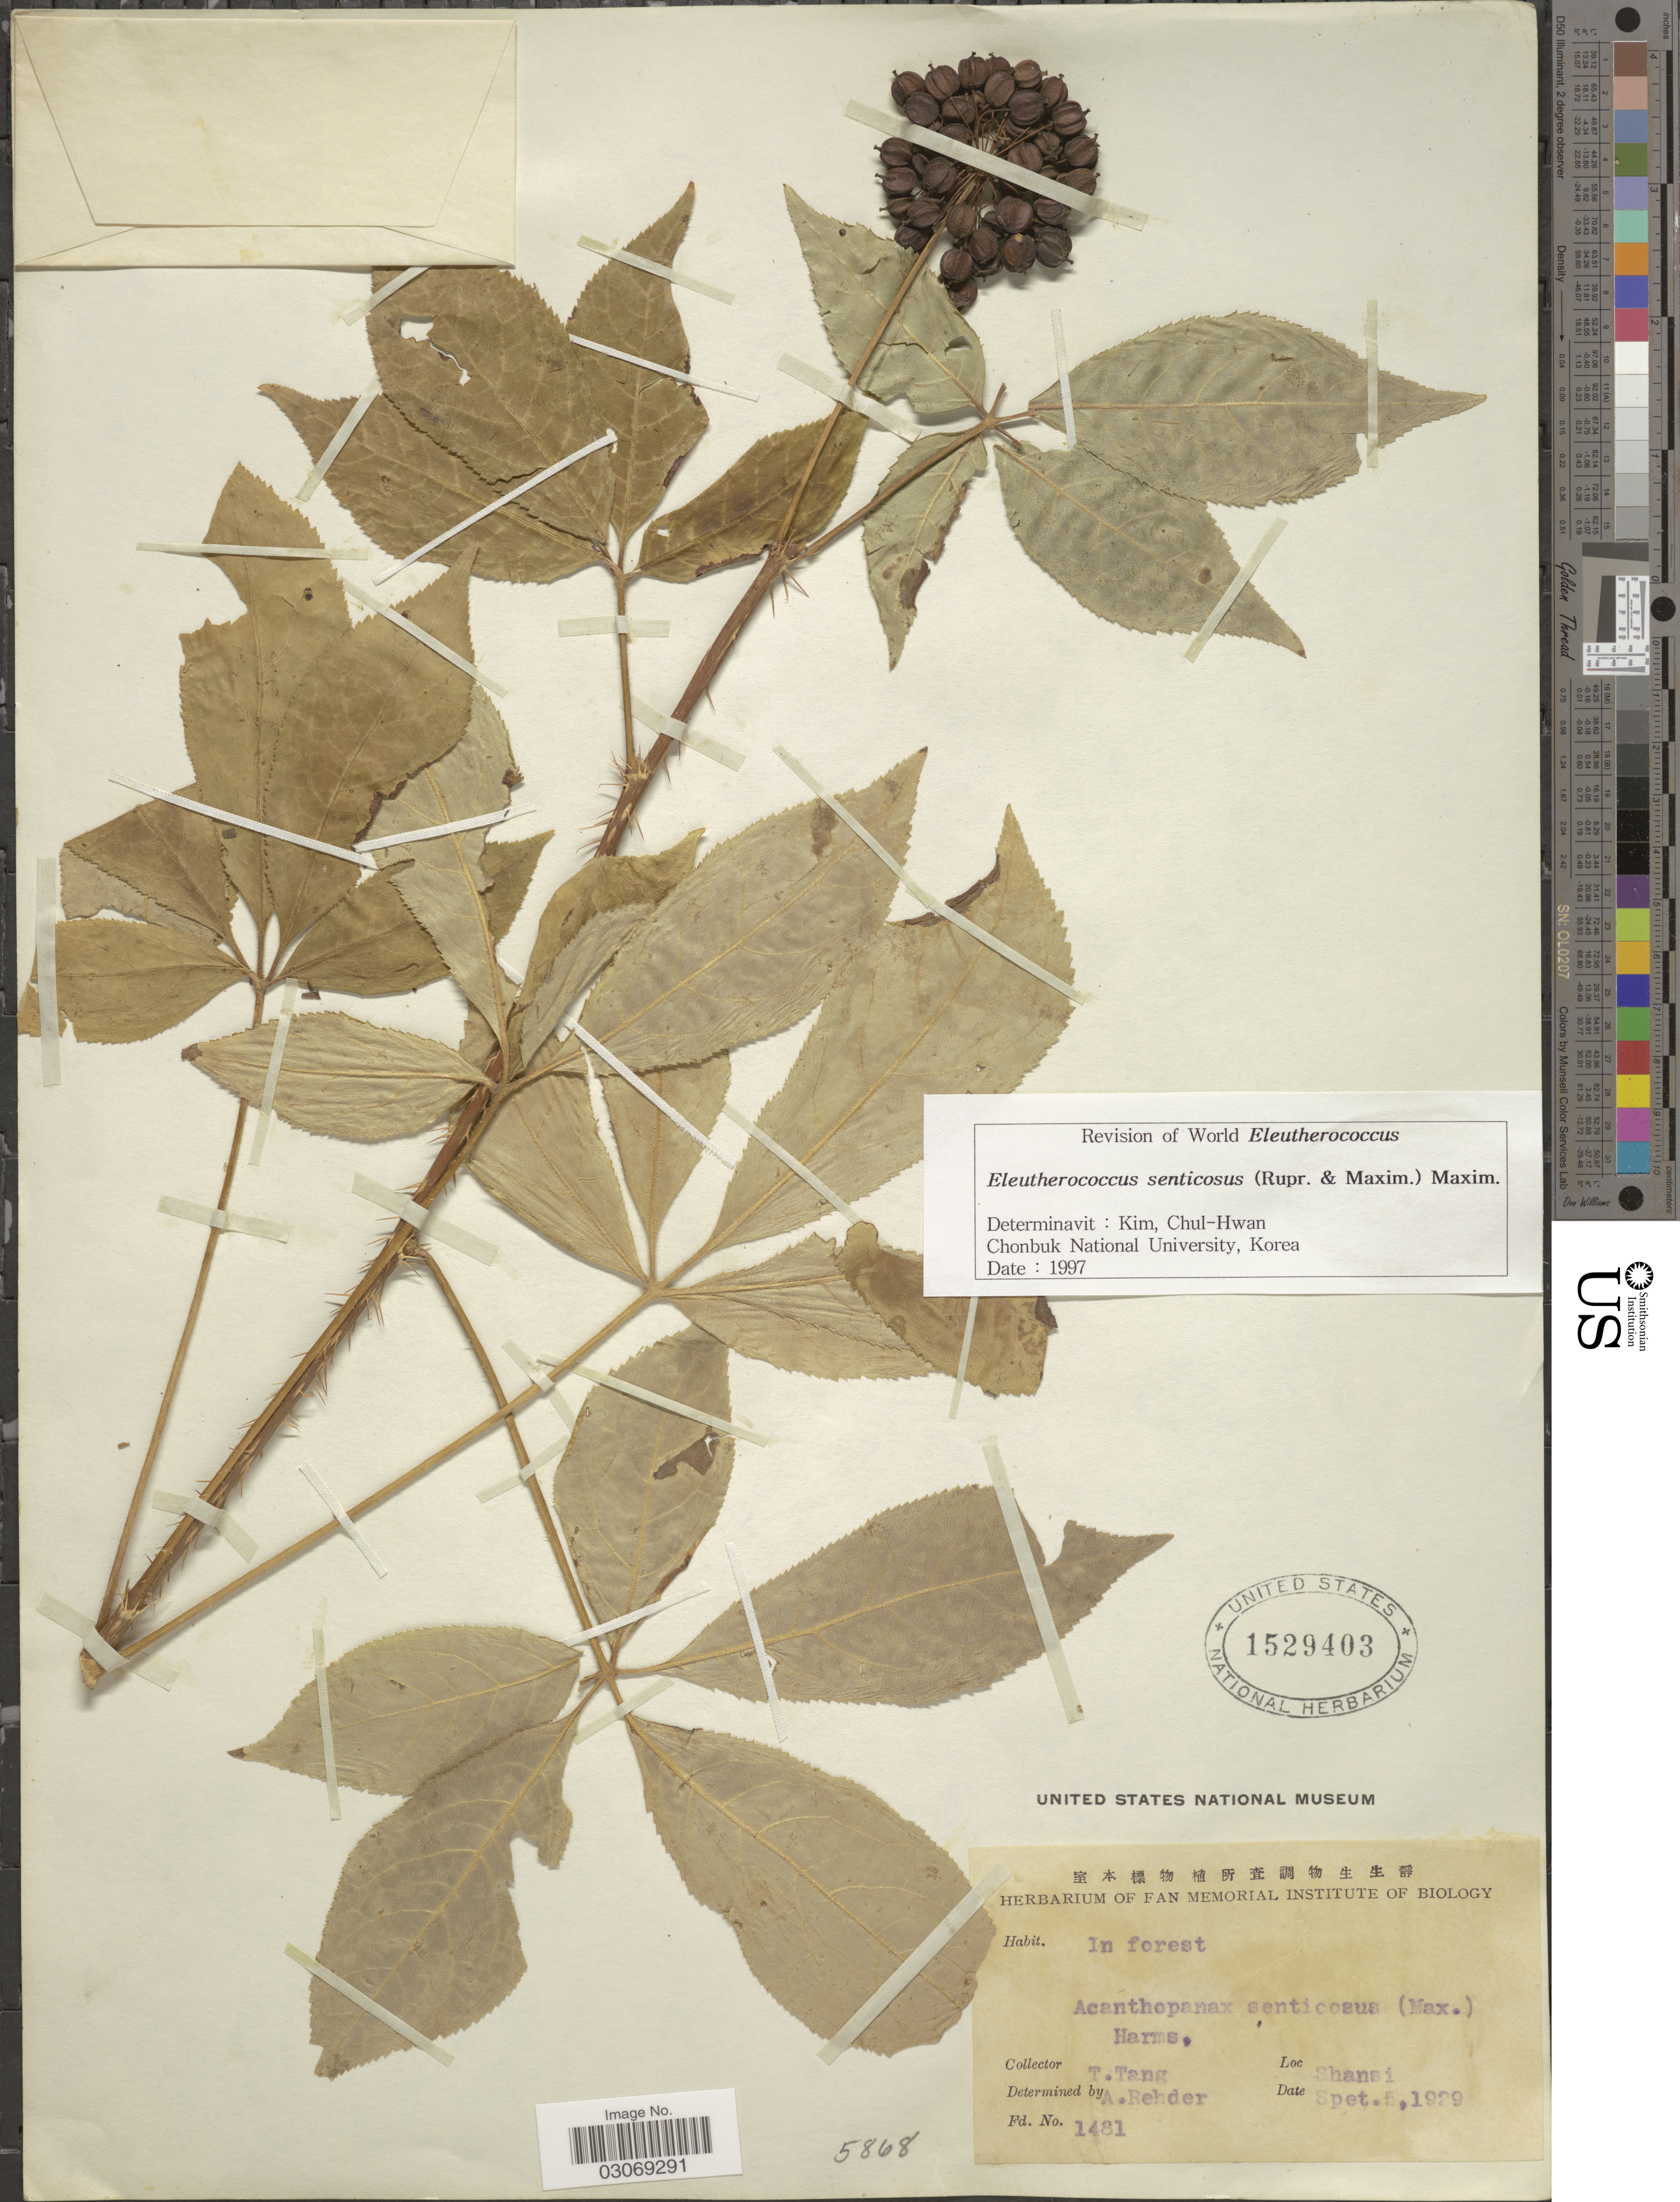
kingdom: Plantae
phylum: Tracheophyta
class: Magnoliopsida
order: Apiales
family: Araliaceae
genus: Eleutherococcus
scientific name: Eleutherococcus senticosus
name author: (Rupr. & Maxim.) Maxim.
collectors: T. Tang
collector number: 1481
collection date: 1929-09-05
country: China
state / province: Shanxi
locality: Shansi.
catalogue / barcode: US 1529403